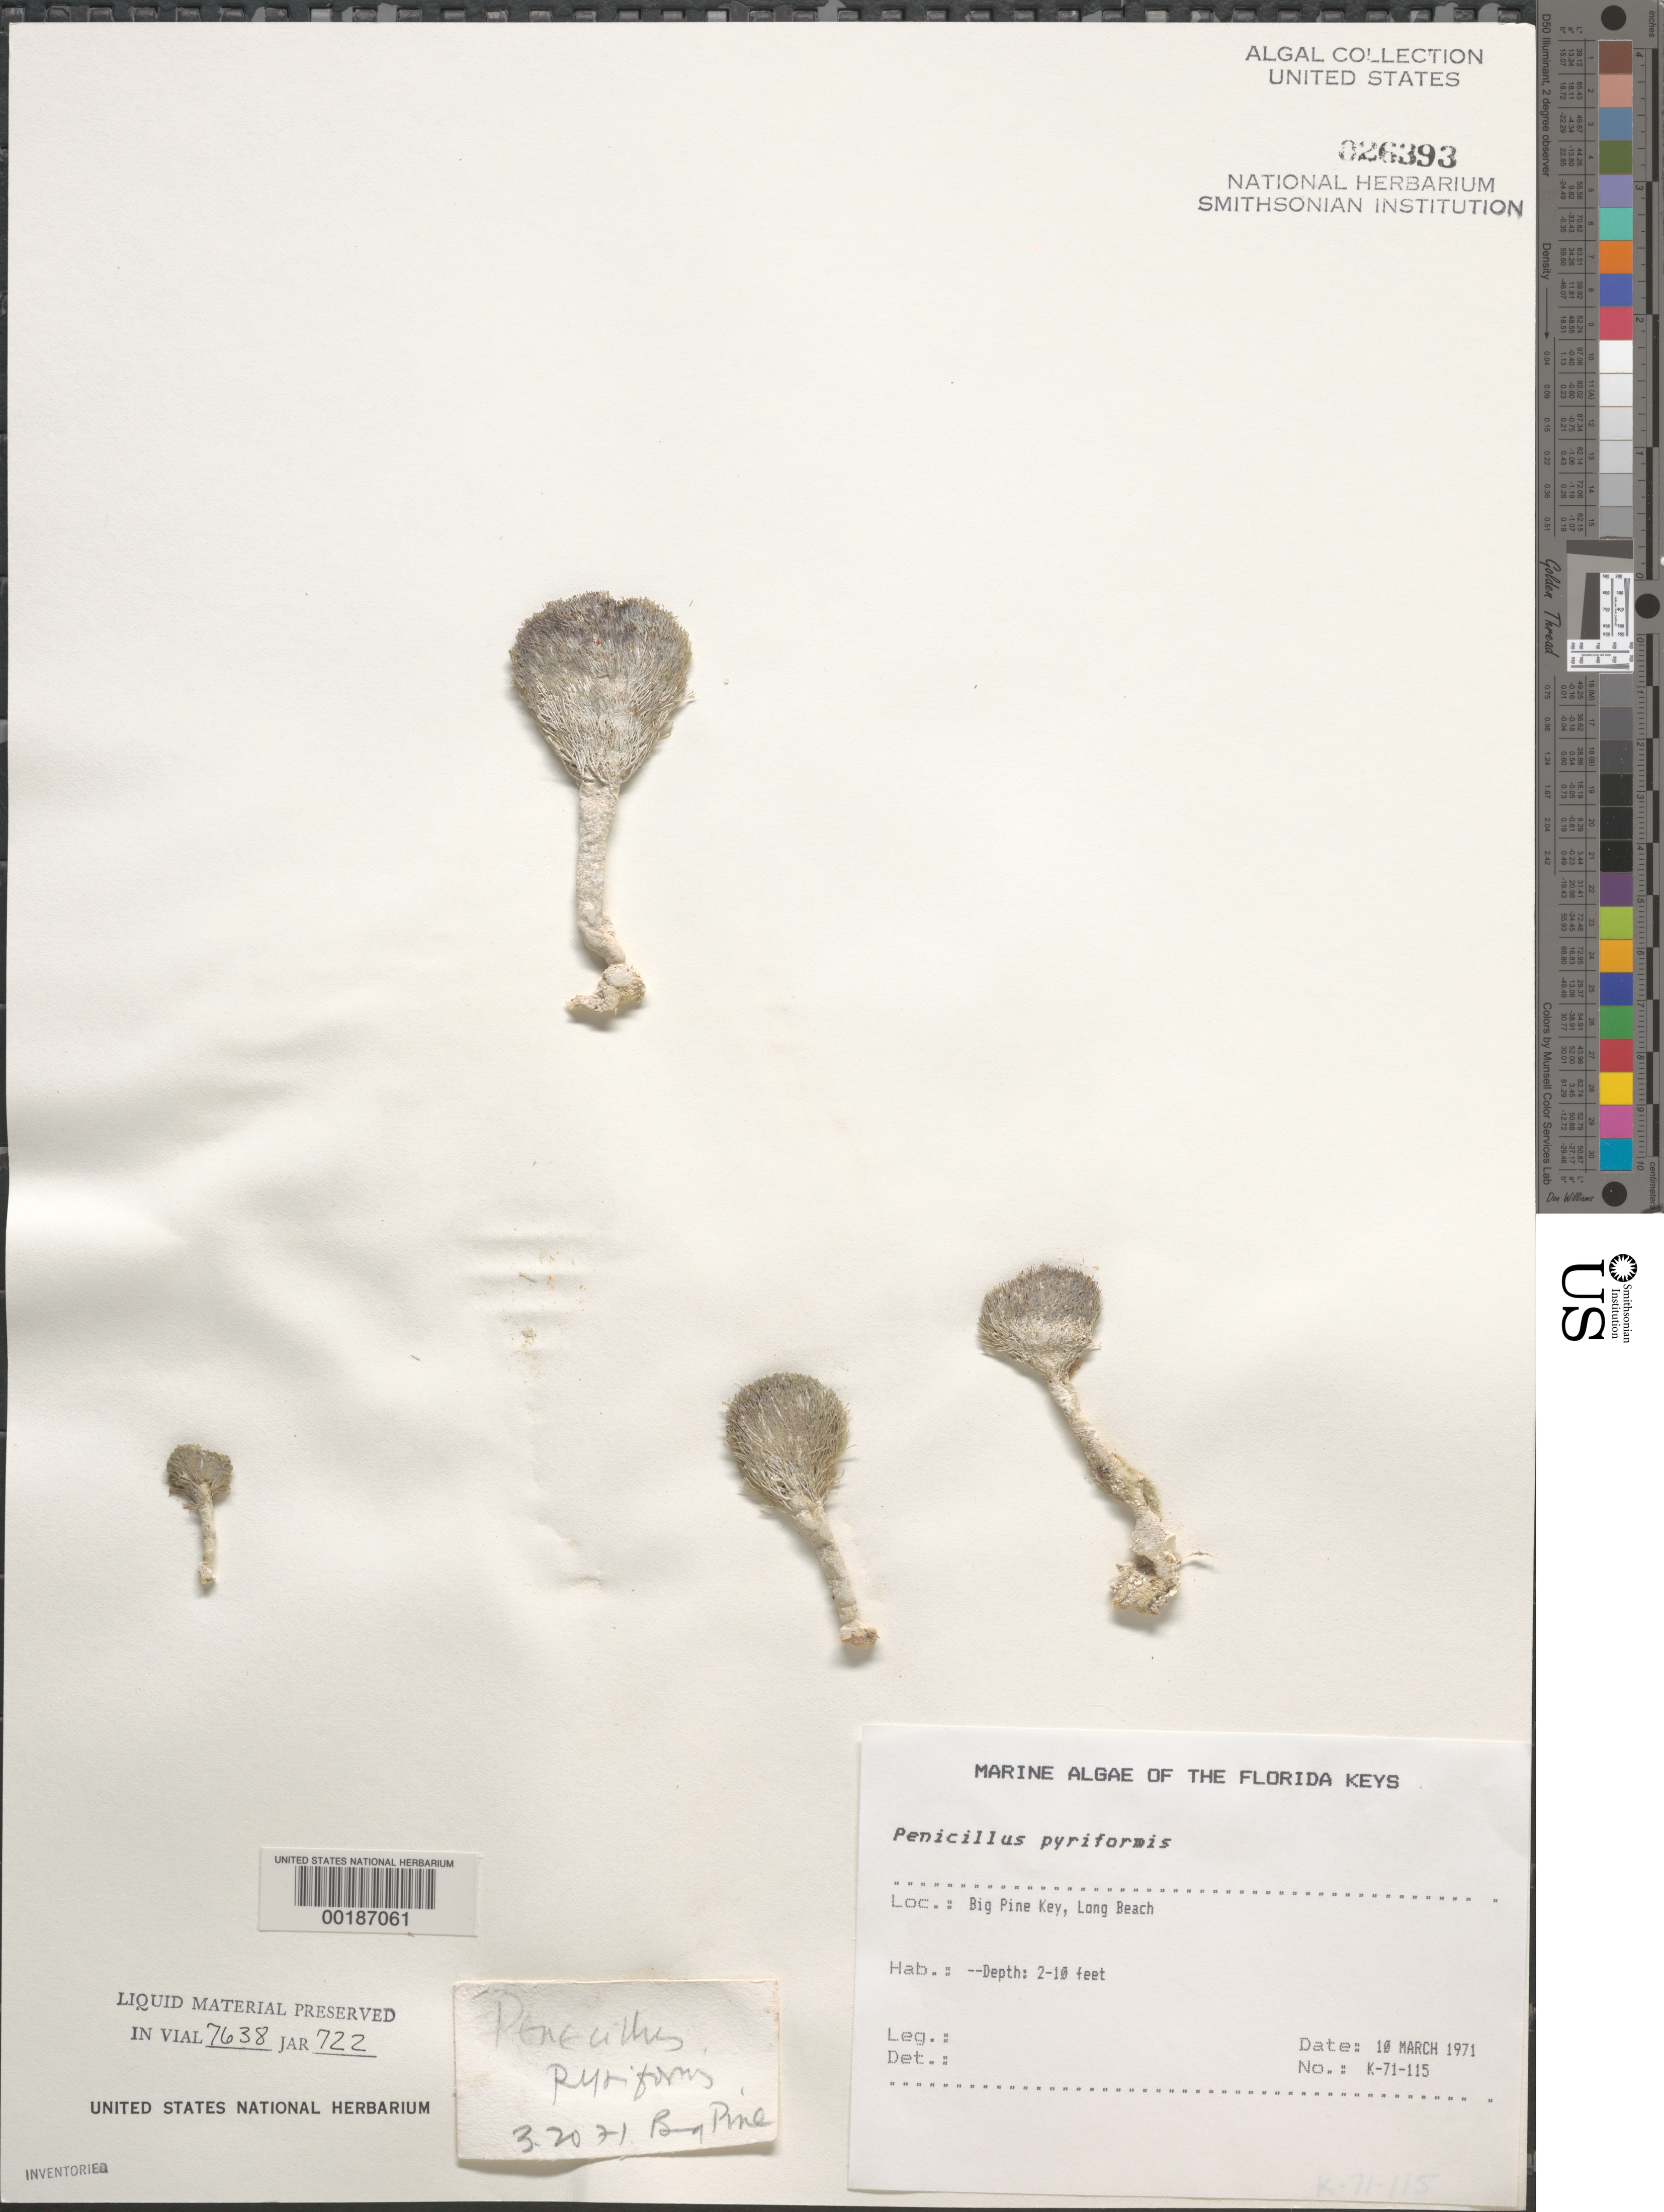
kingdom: Plantae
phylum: Chlorophyta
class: Ulvophyceae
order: Bryopsidales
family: Udoteaceae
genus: Penicillus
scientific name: Penicillus pyriformis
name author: A. Gepp & E. Gepp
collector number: K-71-115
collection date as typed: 10 Mar 1971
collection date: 1971-03-10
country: United States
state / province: Florida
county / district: Monroe County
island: Big Pine Key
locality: Long Beach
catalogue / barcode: US 26393